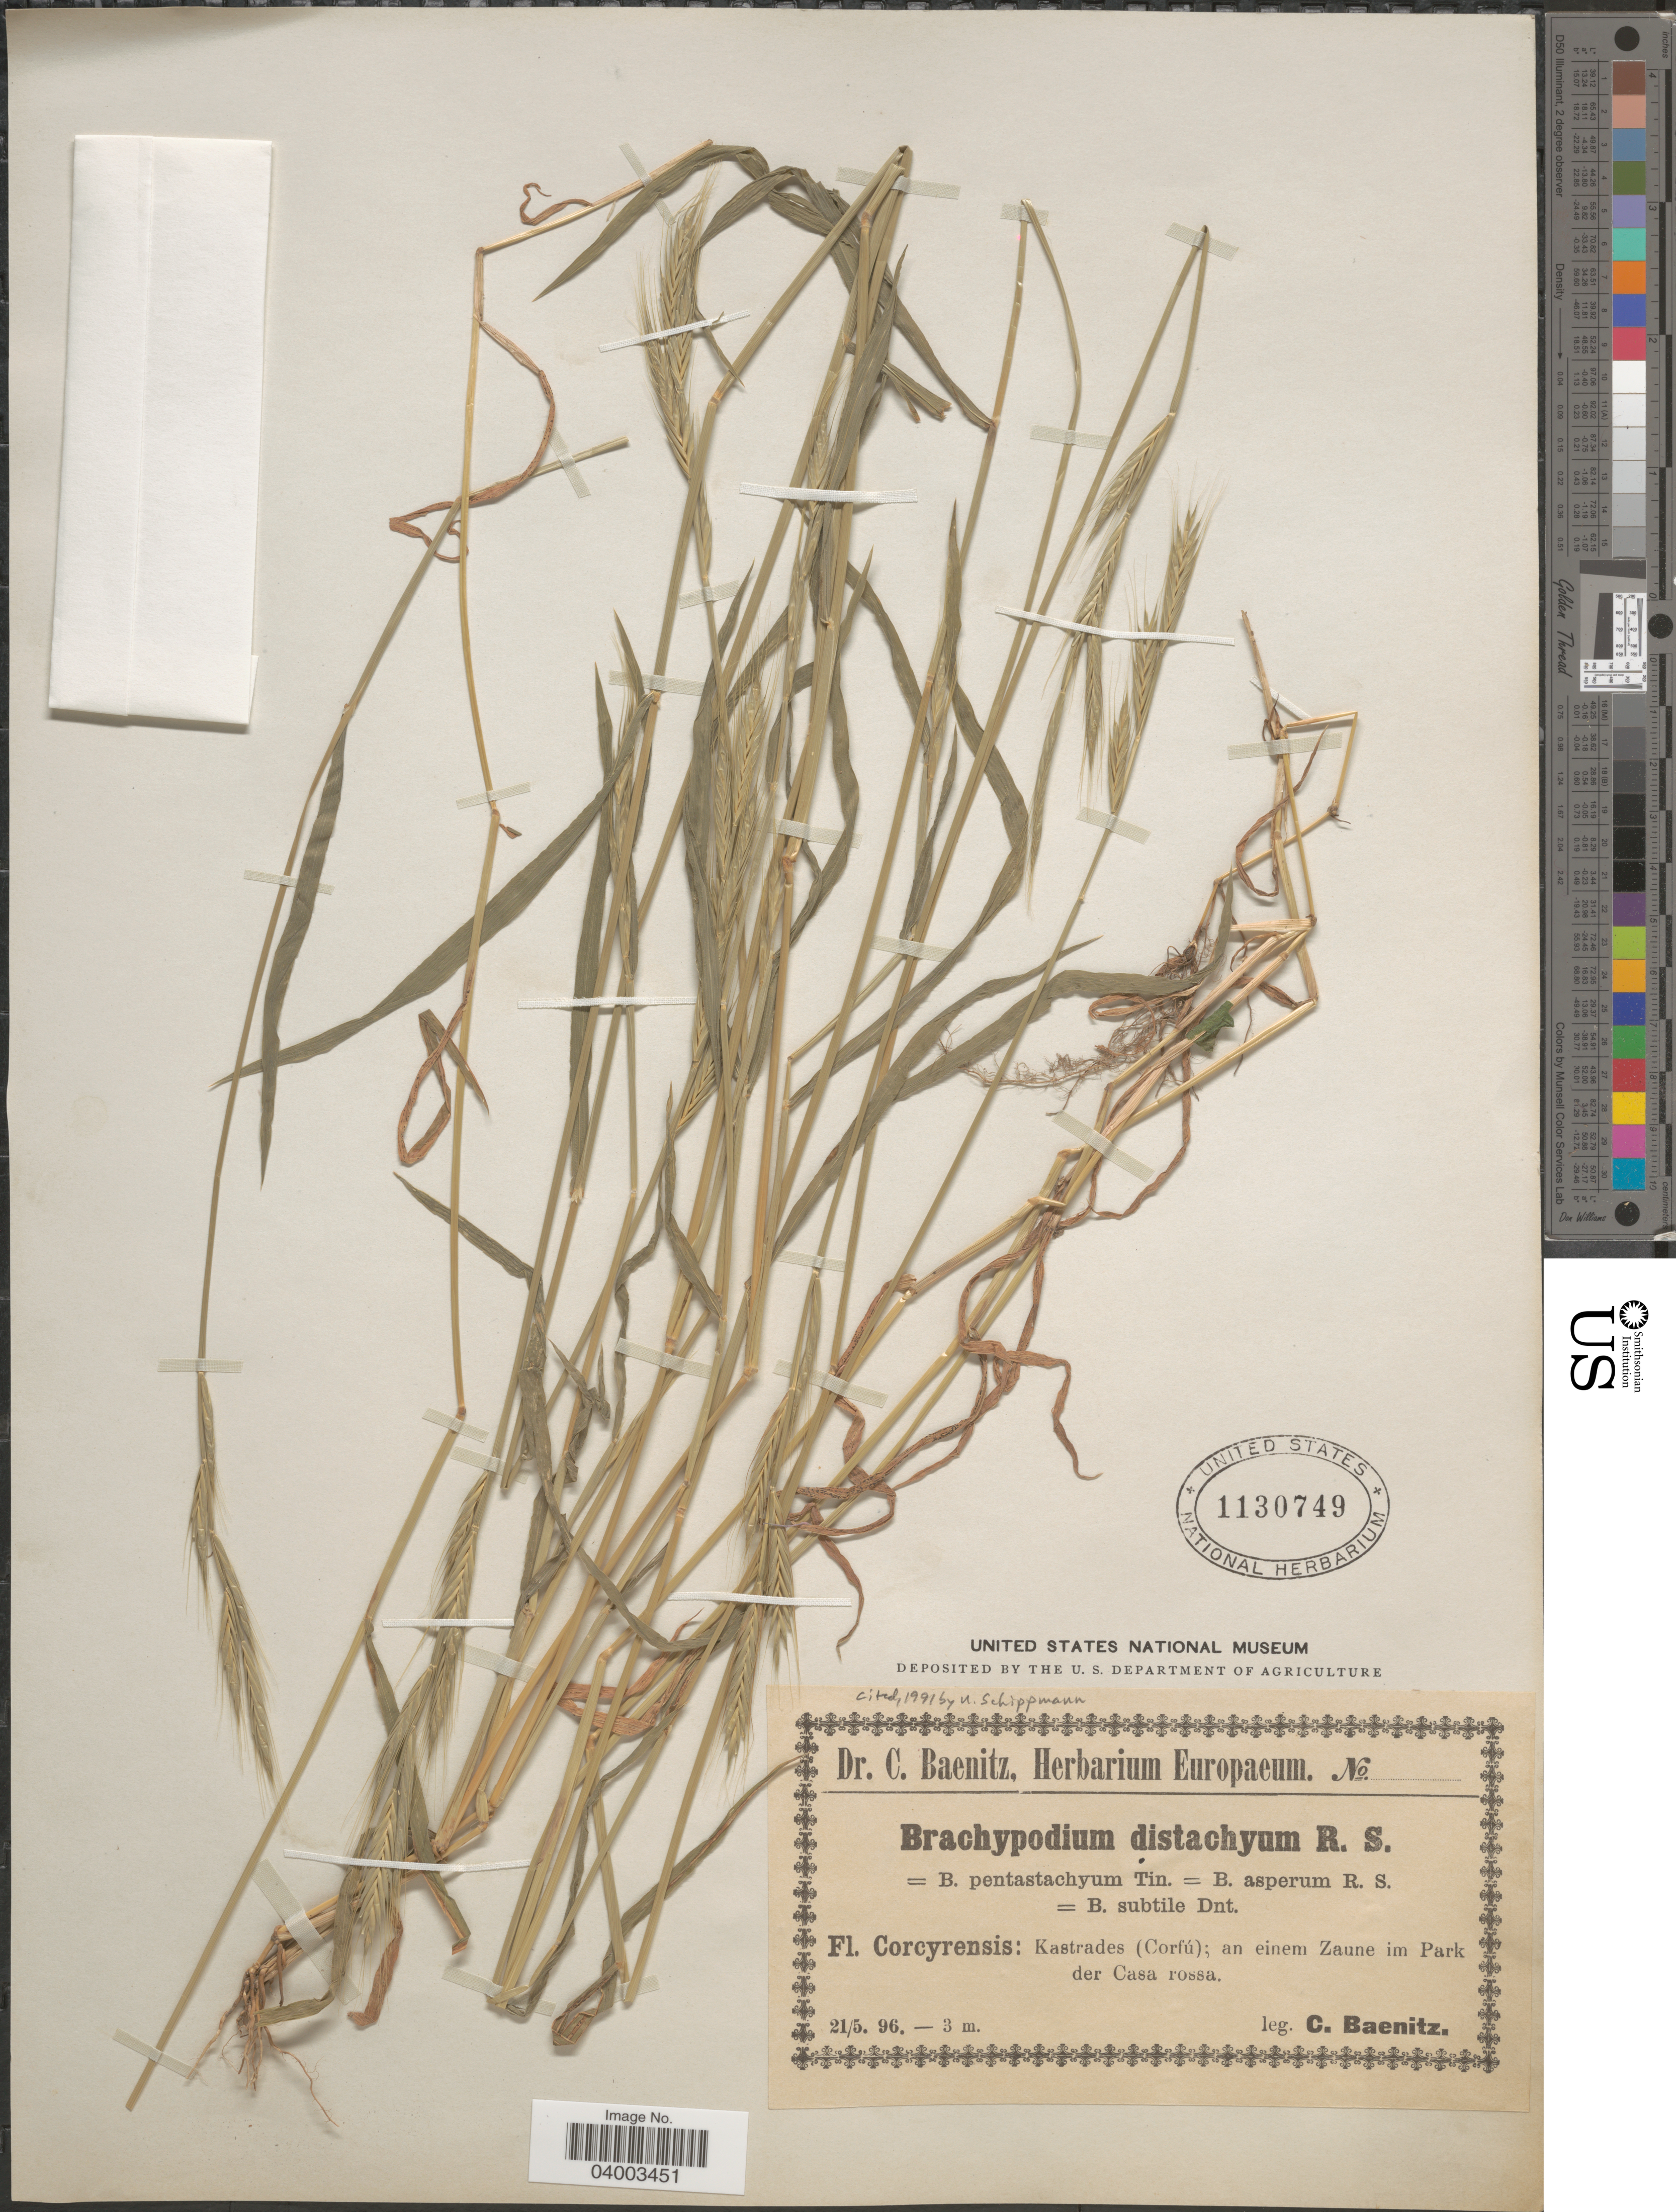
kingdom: Plantae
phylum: Tracheophyta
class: Liliopsida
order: Poales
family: Poaceae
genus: Brachypodium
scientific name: Brachypodium distachyon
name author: (L.) P. Beauv.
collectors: C. G. Baenitz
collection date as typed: Transcribed d/m/y: 21/5/96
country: Greece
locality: Corcyrensis: Kastrades (Corfú); an einem Zaune im Park der Casa rossa.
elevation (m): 3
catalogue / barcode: US 1130749